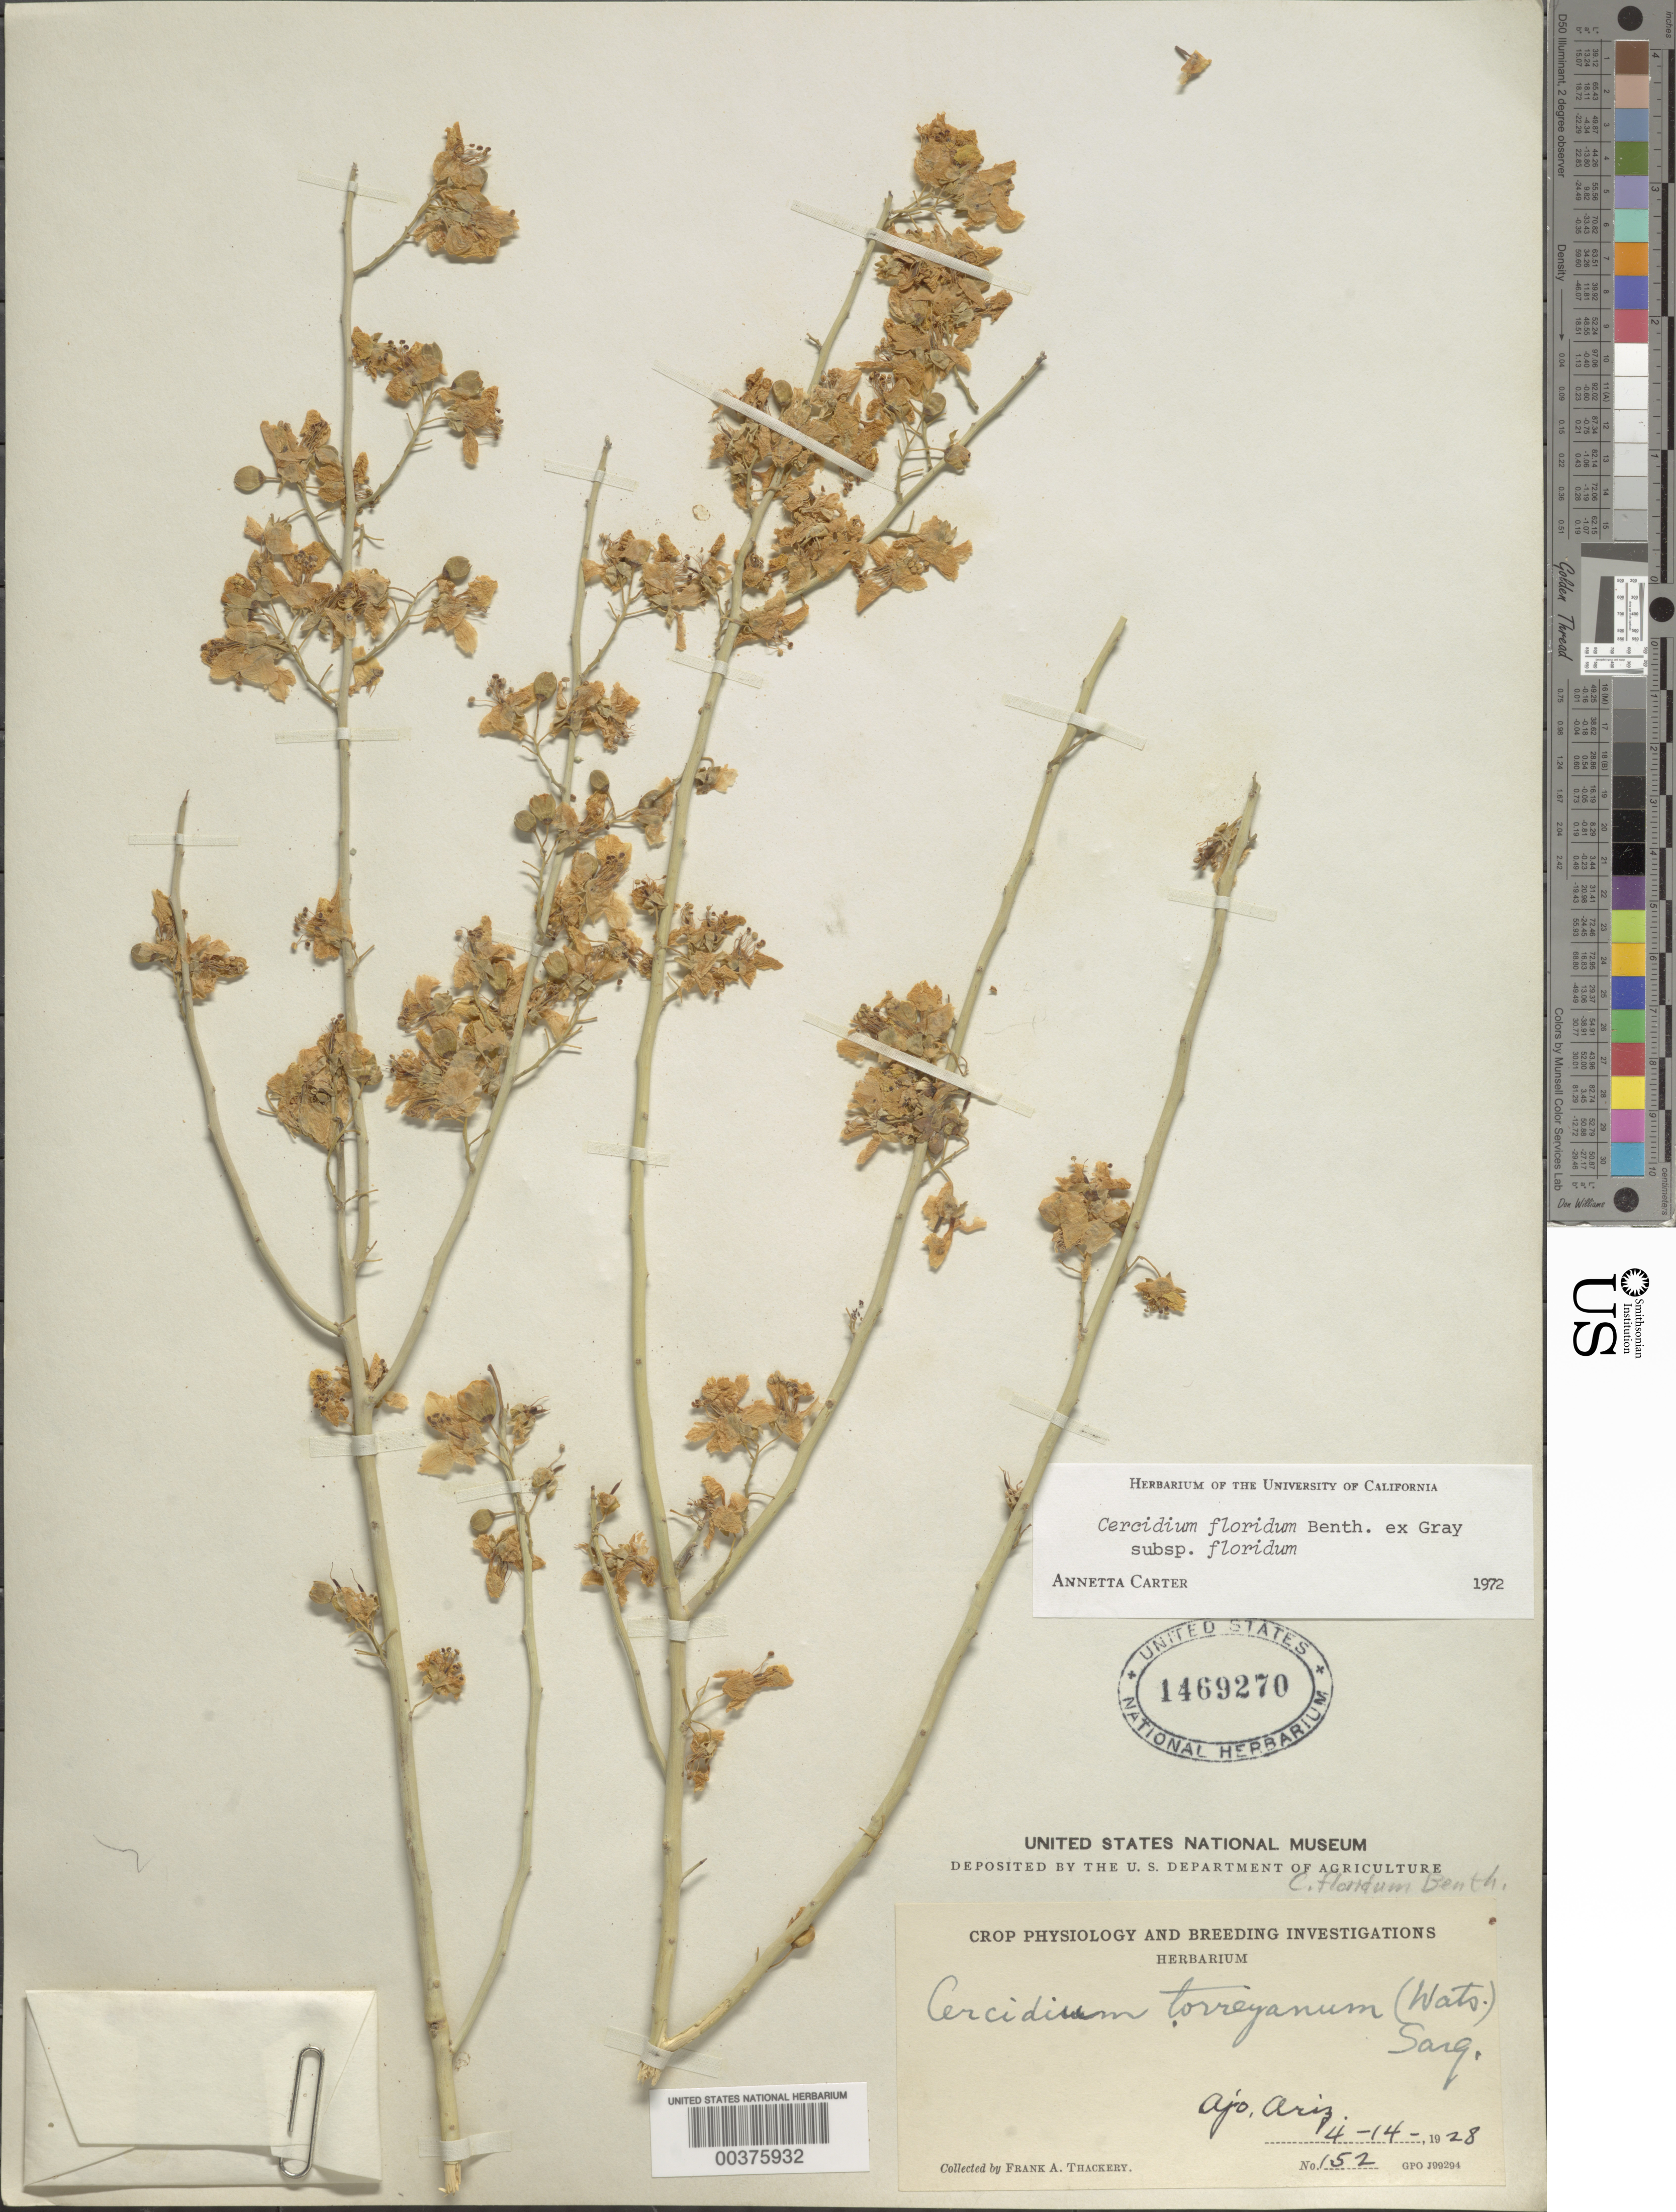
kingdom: Plantae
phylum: Tracheophyta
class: Magnoliopsida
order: Fabales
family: Fabaceae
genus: Parkinsonia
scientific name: Parkinsonia florida subsp. florida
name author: (Benth. ex A. Gray) S. Watson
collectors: F. A. Thackery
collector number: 152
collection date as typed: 14 Apr 1928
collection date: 1928-04-14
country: United States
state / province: Arizona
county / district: Pima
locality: Ajo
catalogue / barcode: US 1469270